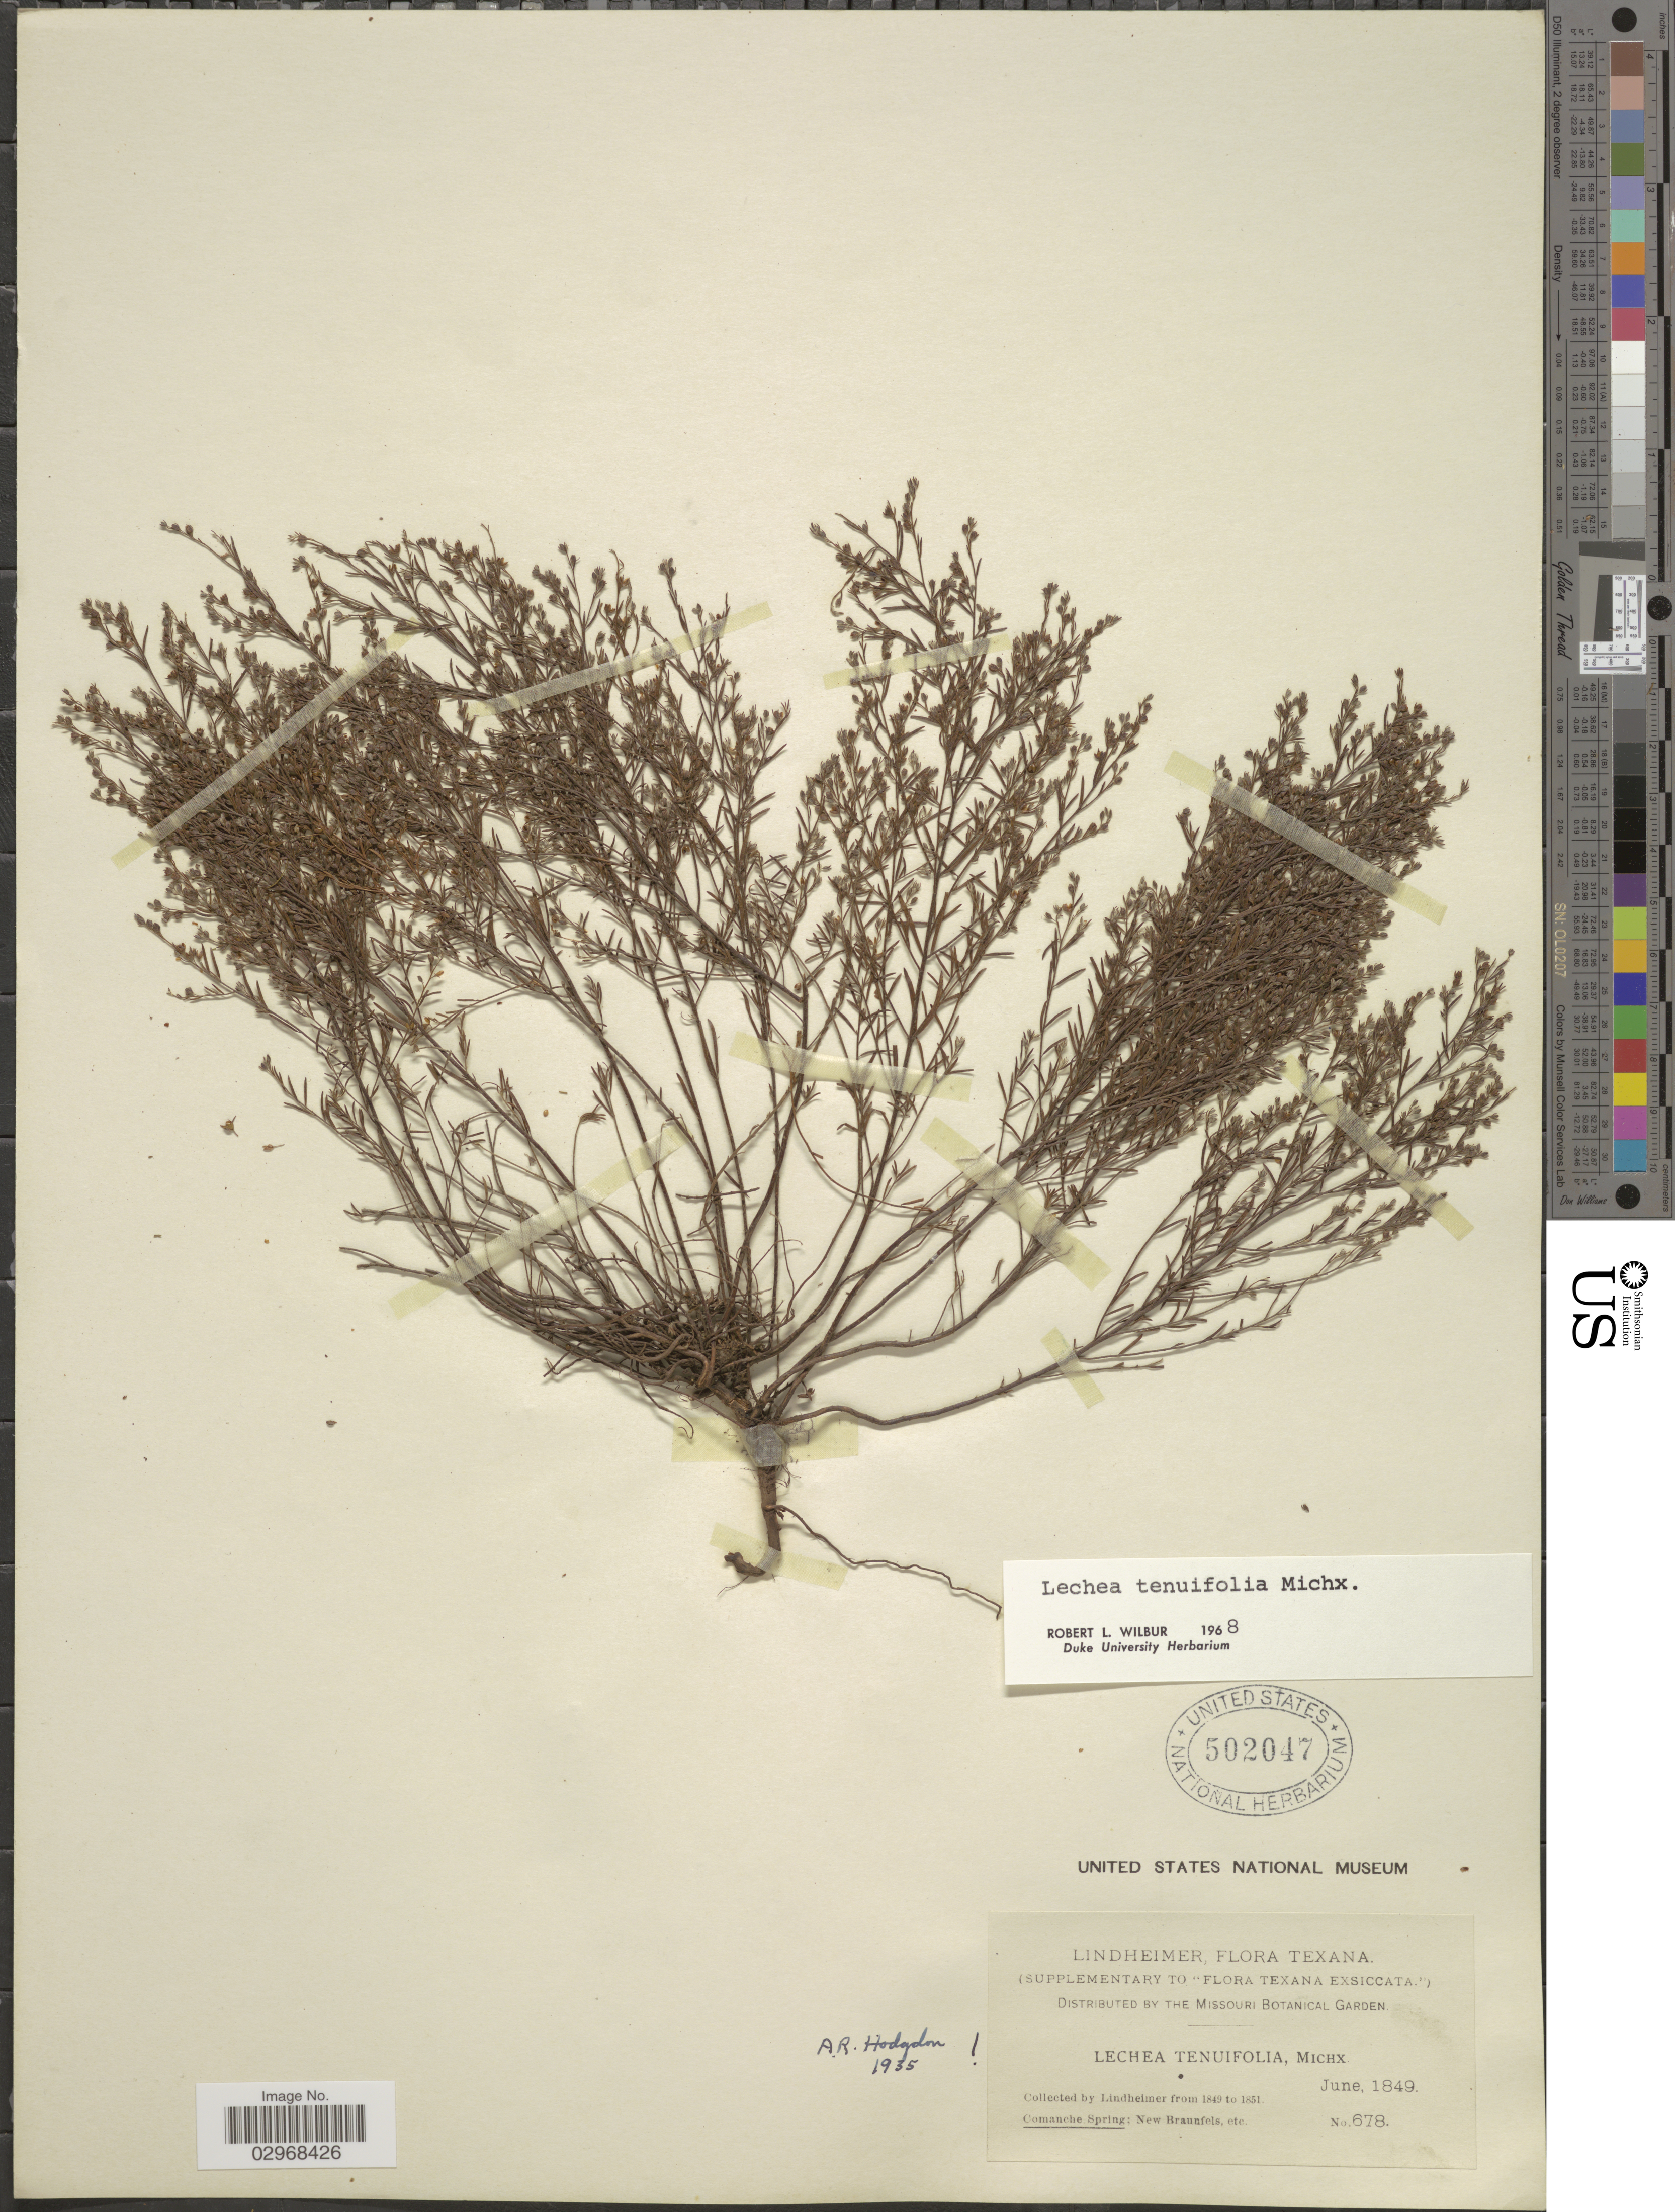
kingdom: Plantae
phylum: Tracheophyta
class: Magnoliopsida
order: Malvales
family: Cistaceae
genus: Lechea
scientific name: Lechea tenuifolia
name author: Michx.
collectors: -. Lindheimer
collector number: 678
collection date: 1849-06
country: United States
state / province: Texas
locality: Comanche Spring; New Braunfels.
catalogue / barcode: US 502047